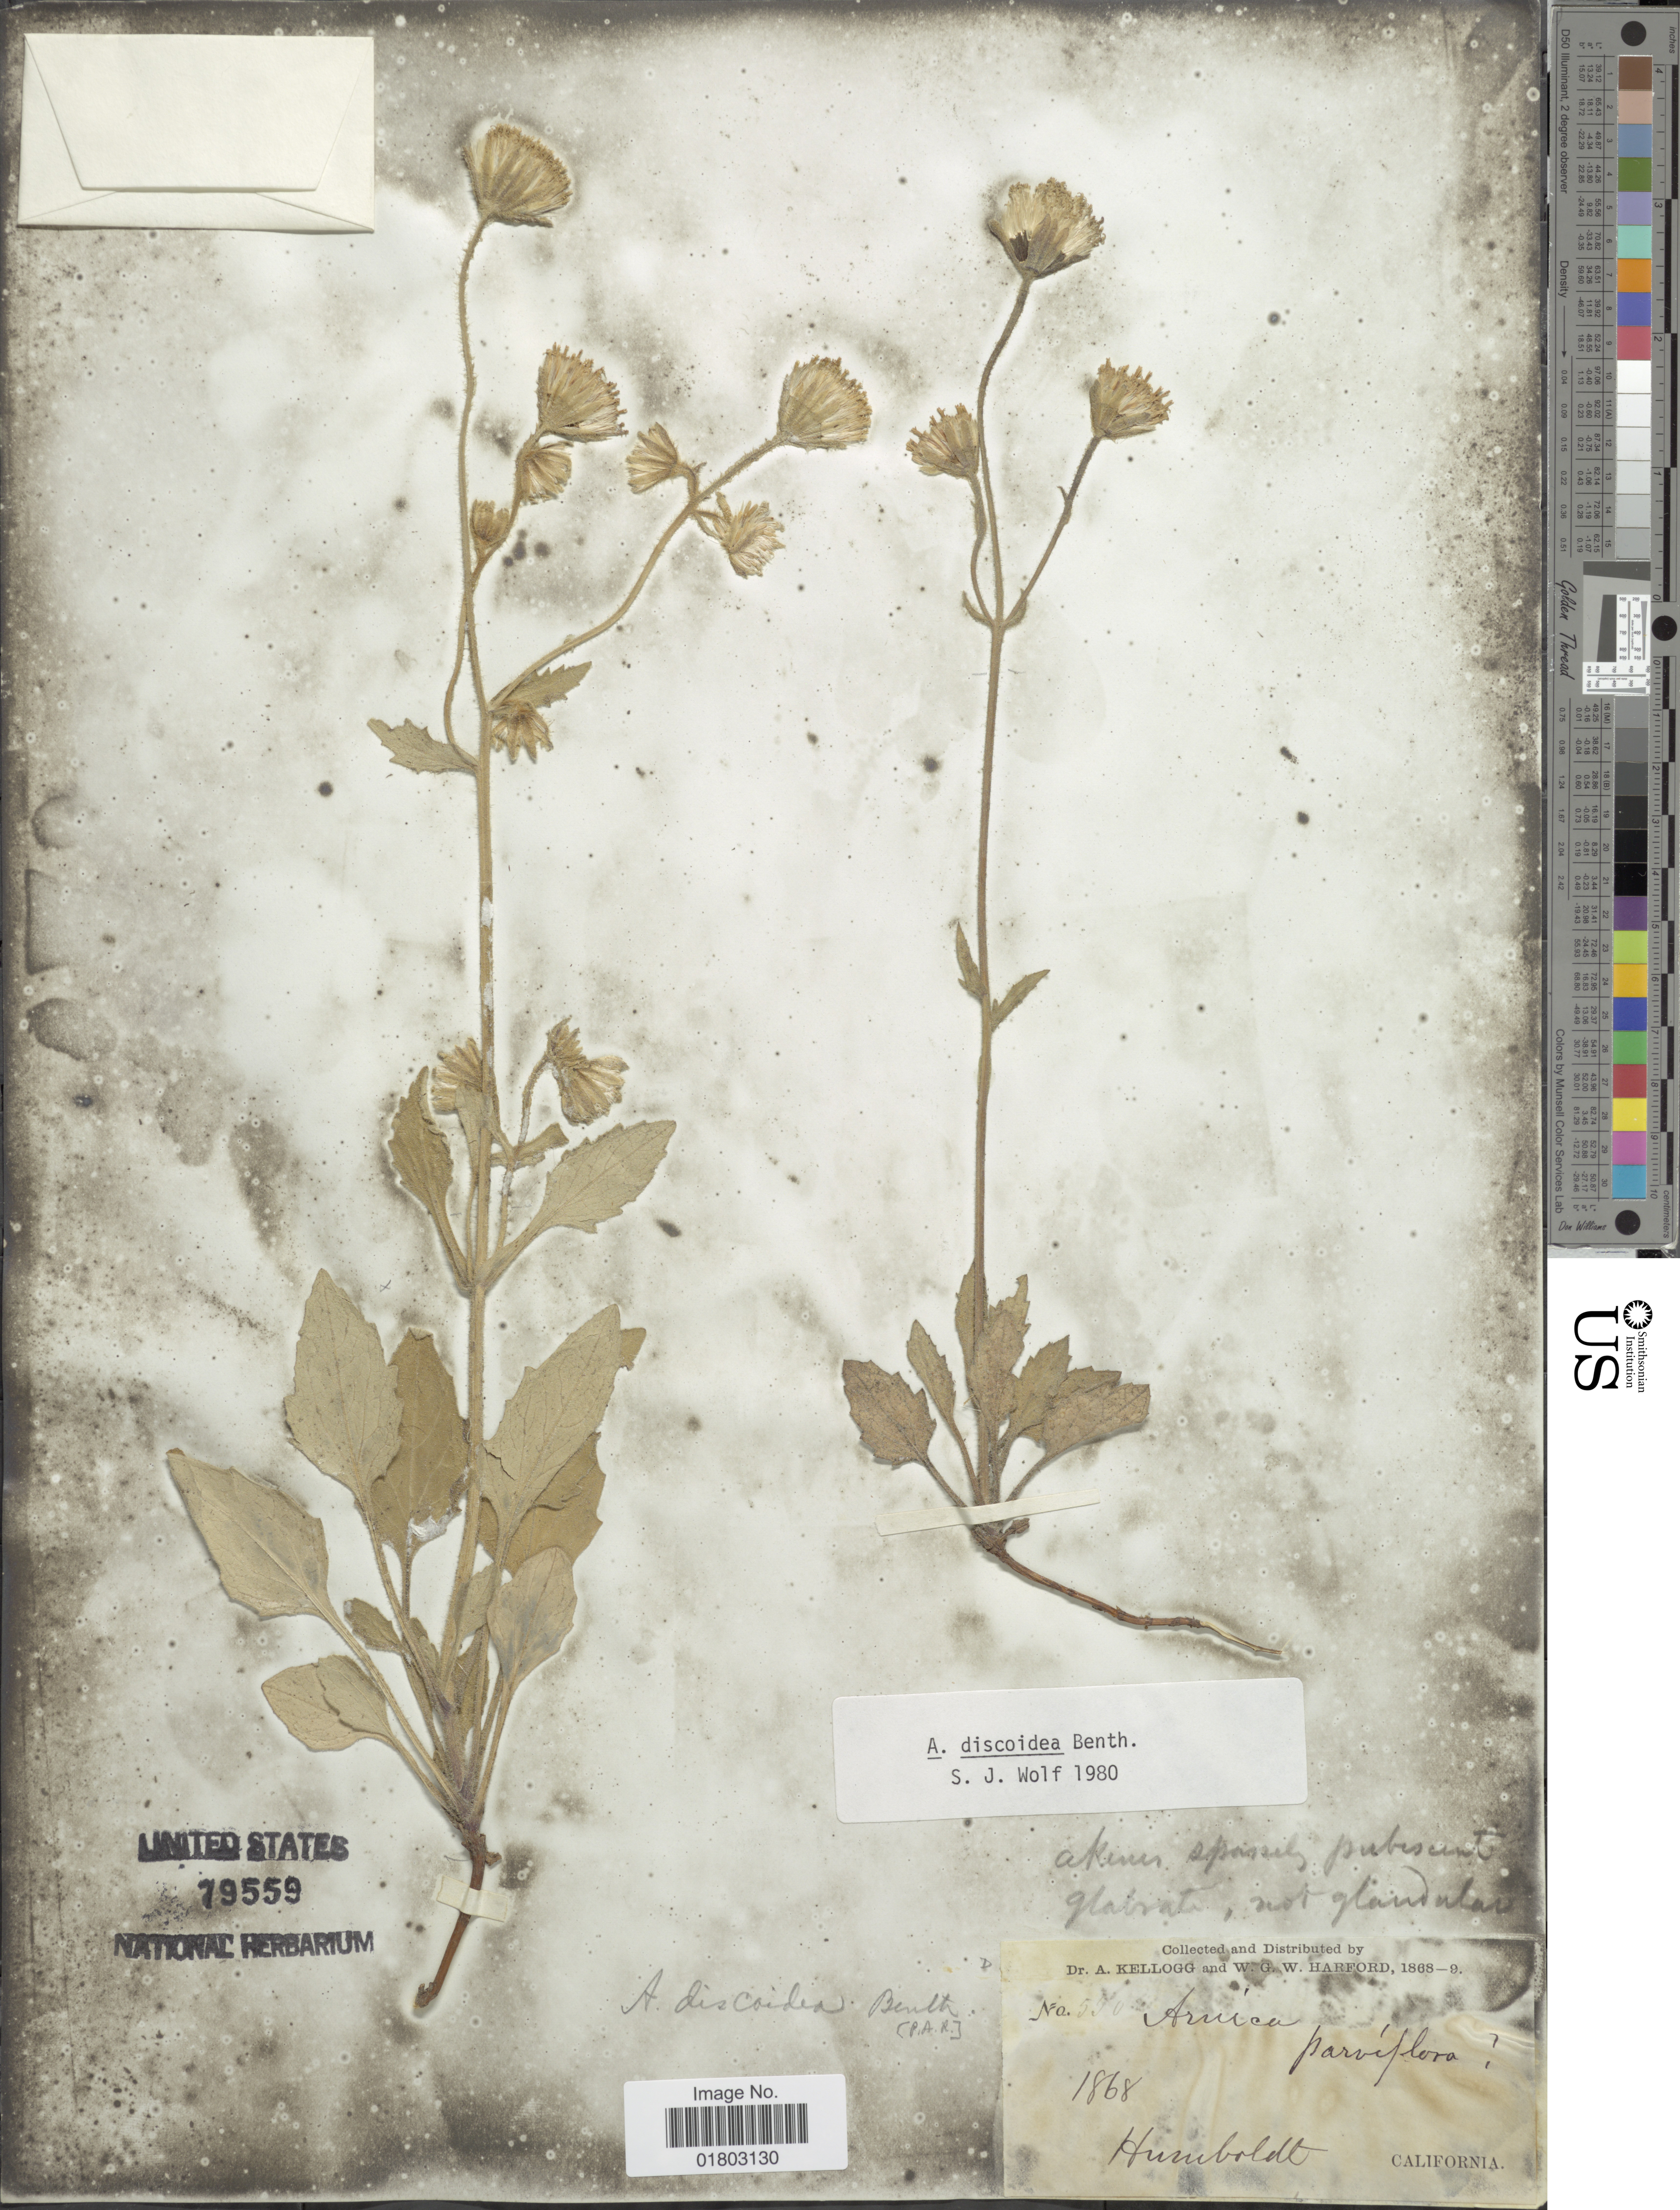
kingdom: Plantae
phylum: Tracheophyta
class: Magnoliopsida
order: Asterales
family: Asteraceae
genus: Arnica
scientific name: Arnica discoidea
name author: Benth.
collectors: A. Kellogg & W. G. W. Harford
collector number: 5!02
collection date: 1868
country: United States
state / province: California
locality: Humboldt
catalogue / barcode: US 79559